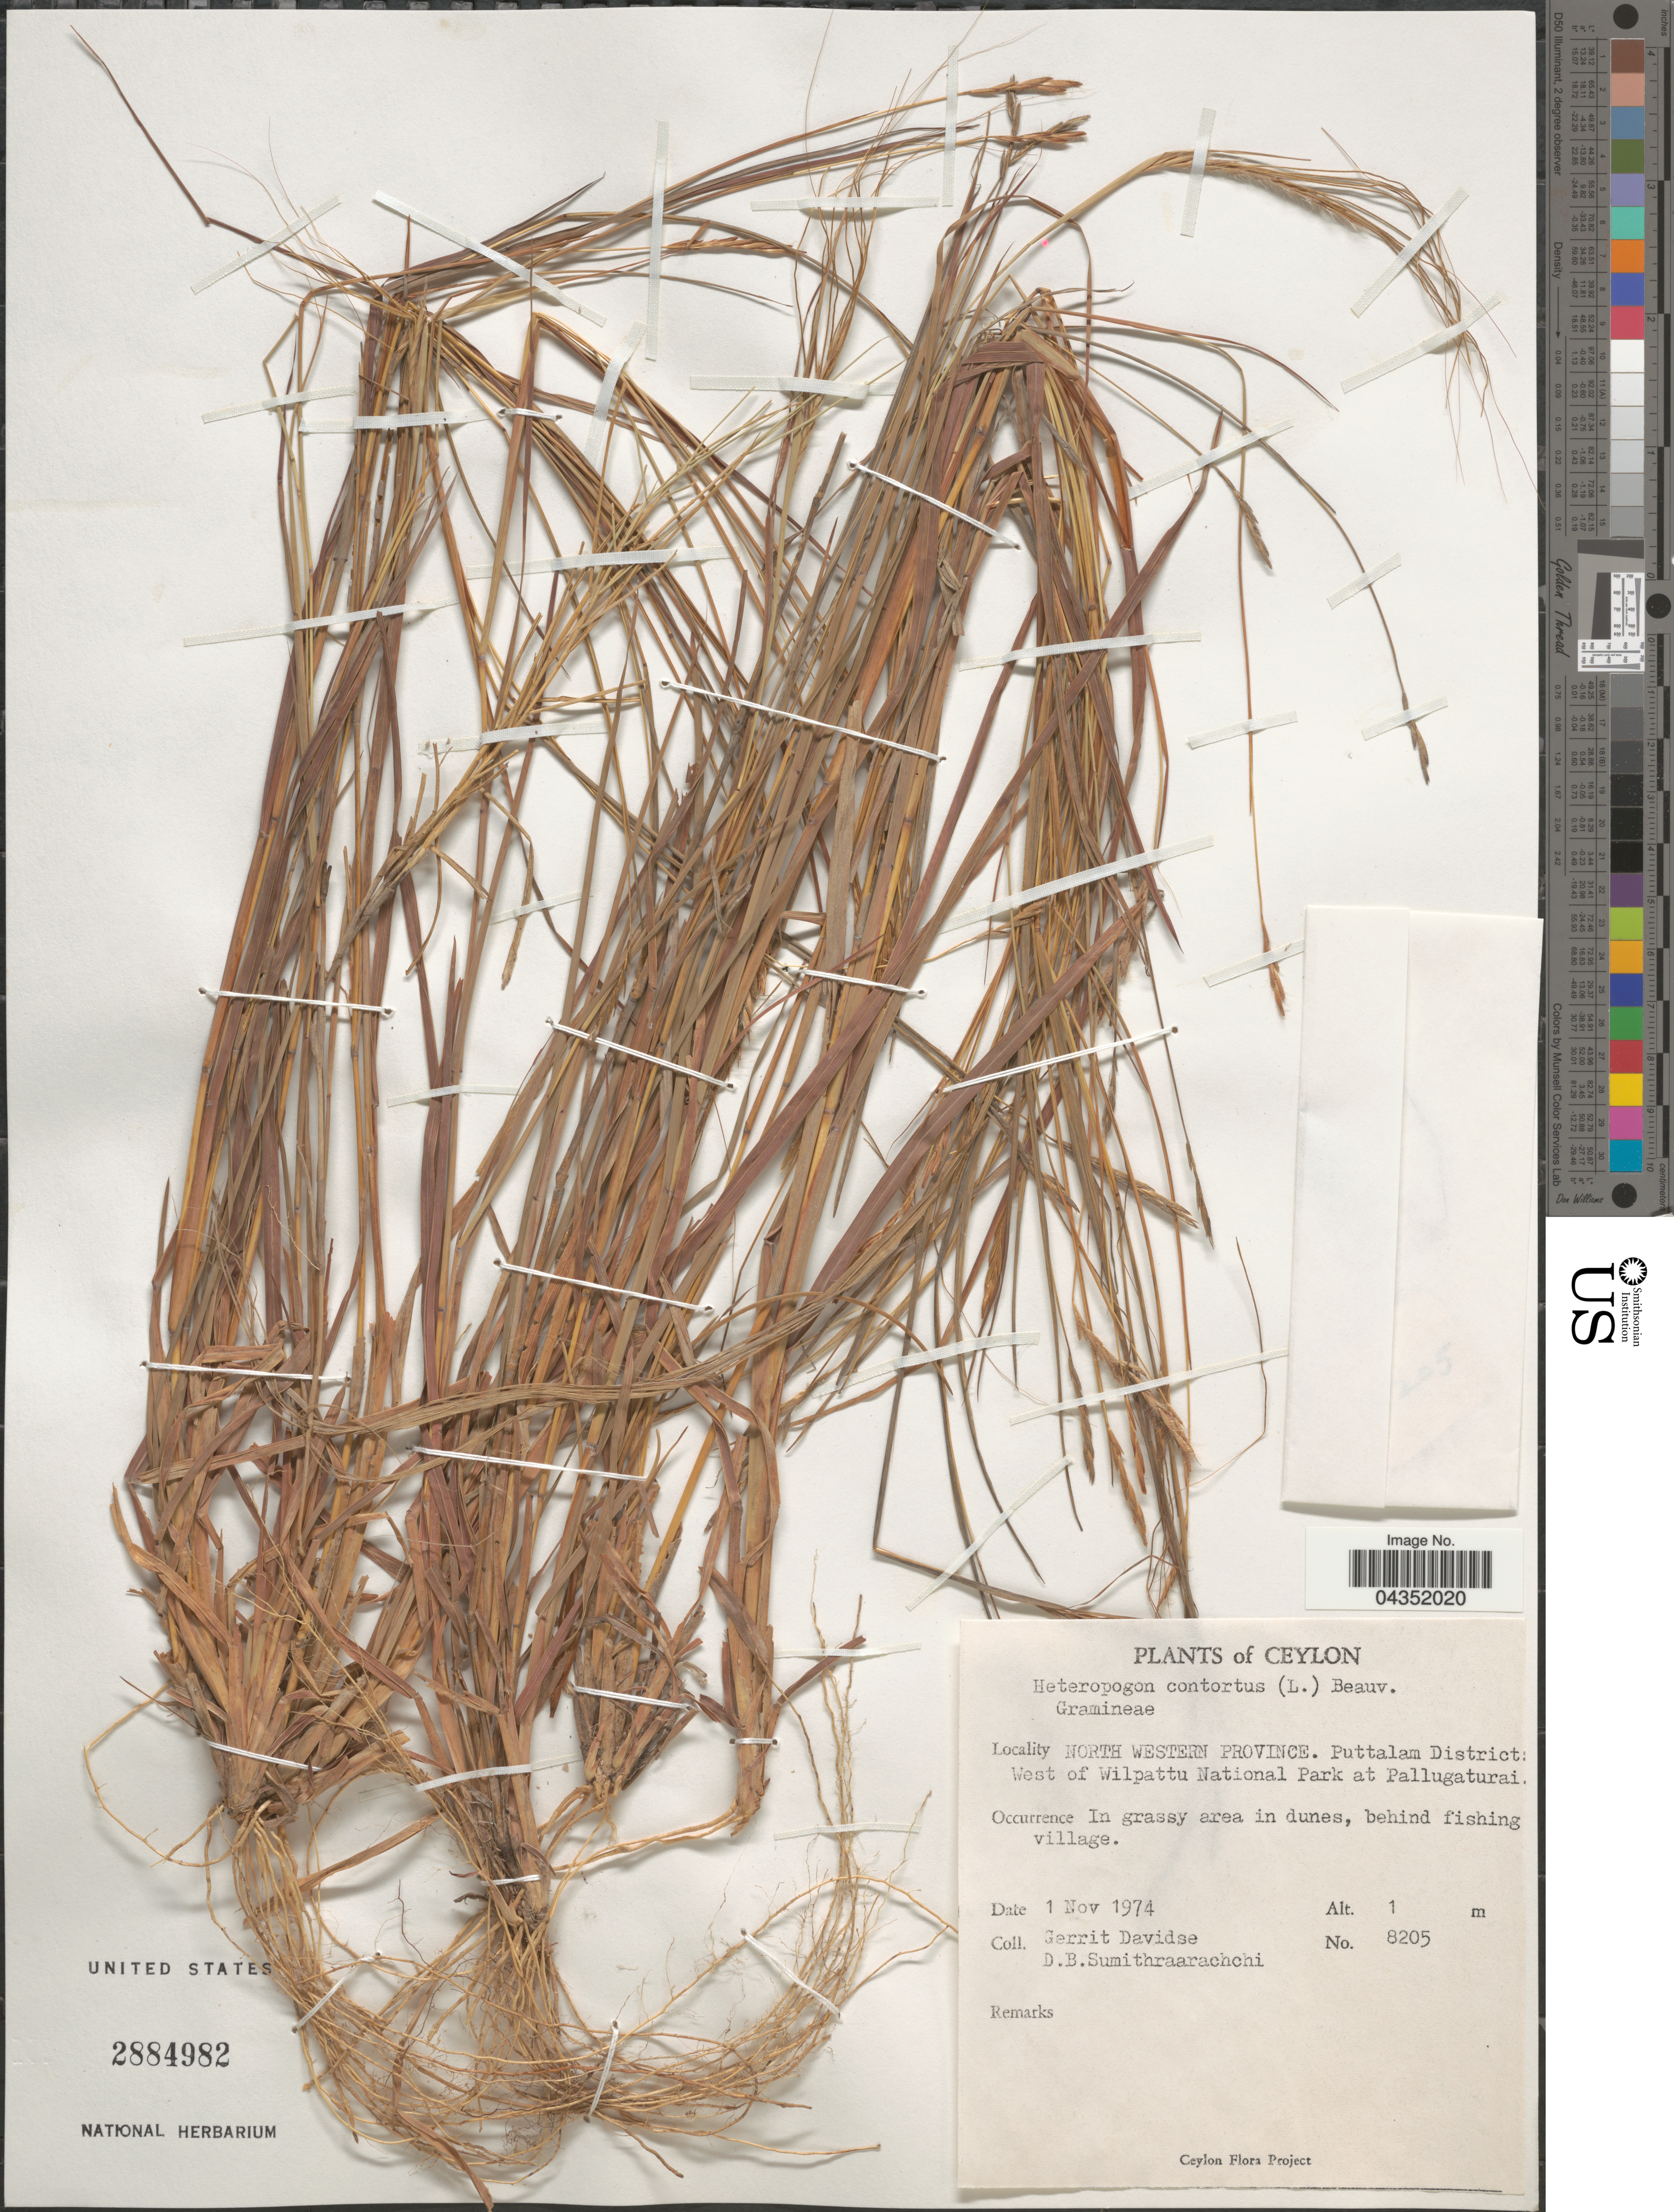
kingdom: Plantae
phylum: Tracheophyta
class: Liliopsida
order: Poales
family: Poaceae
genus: Heteropogon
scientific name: Heteropogon contortus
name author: (L.) P. Beauv. ex Roem. & Schult.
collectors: G. Davidse & D. B. Sumithraarachchi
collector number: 8205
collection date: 1974-11-01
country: Sri Lanka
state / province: North Western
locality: Ceylon. Puttalam District: West of Wilpattu National Park at Pallugaturai.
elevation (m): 1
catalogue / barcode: US 2884982